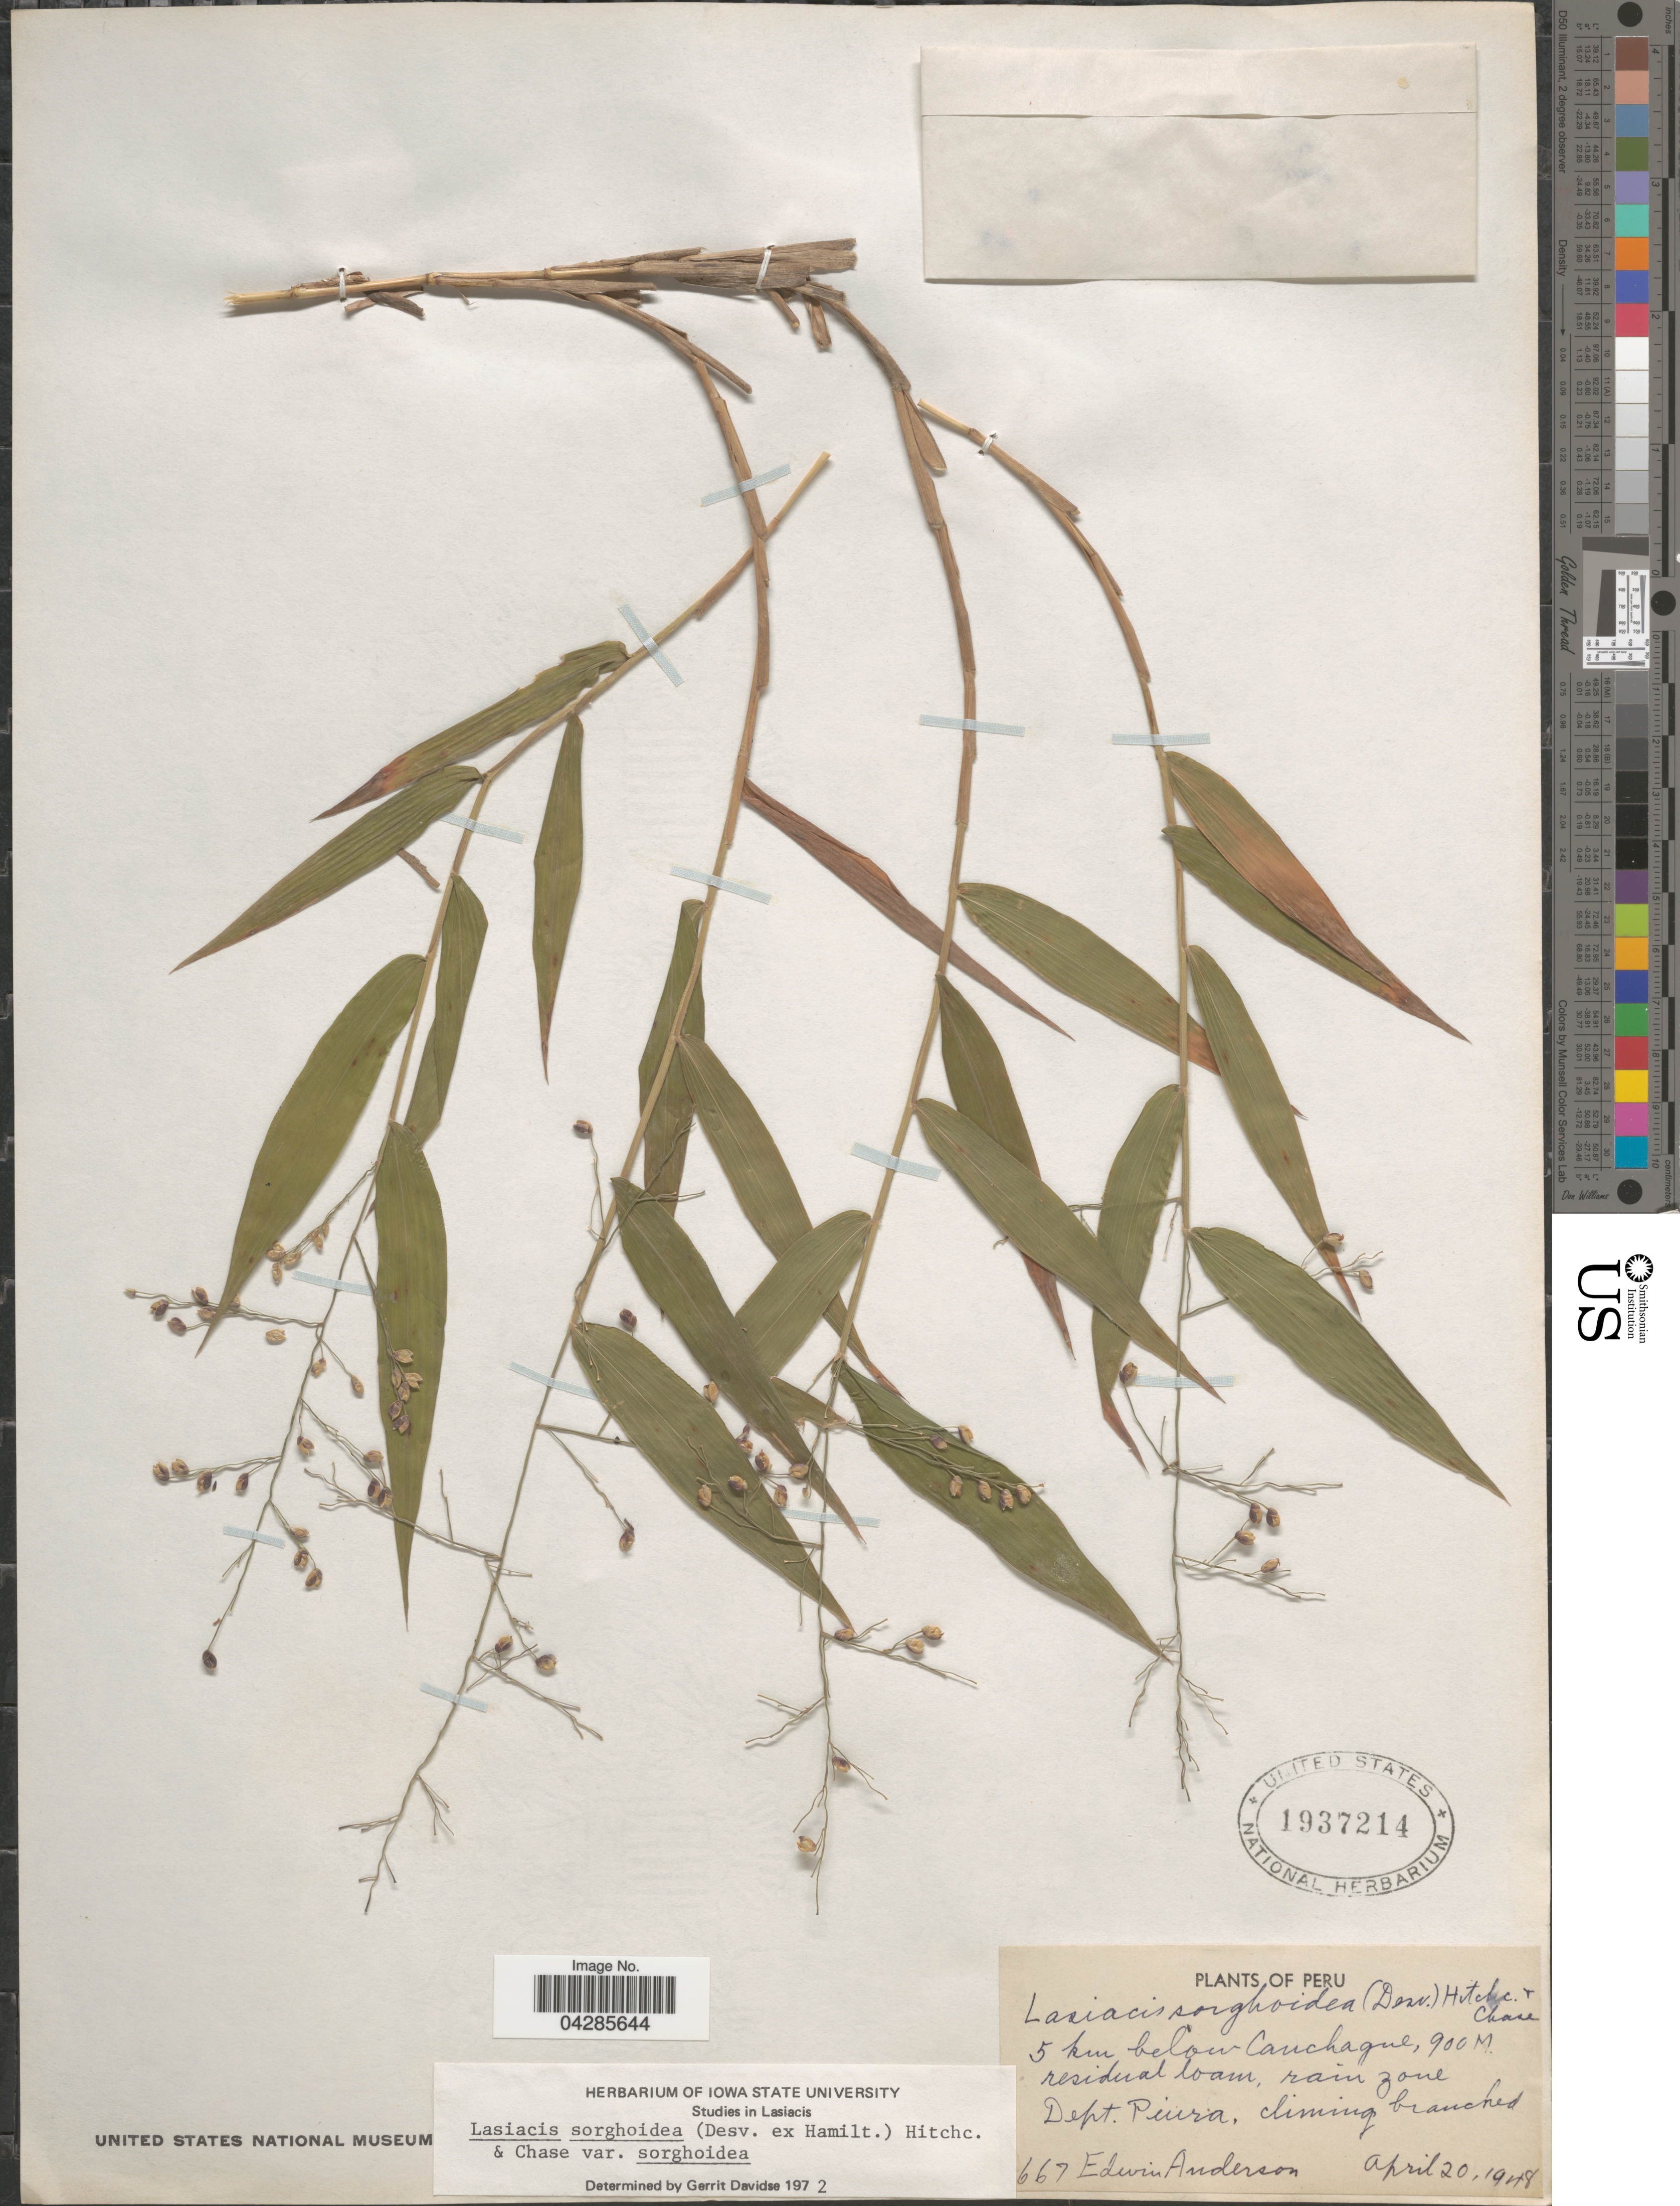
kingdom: Plantae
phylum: Tracheophyta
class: Liliopsida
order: Poales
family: Poaceae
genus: Lasiacis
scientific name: Lasiacis sorghoidea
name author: (Desv. ex Ham.) Hitchc. & Chase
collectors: E. Anderson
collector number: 667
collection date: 1948-04-20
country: Peru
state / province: Piura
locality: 5 km below Canchague. Dept. Piura.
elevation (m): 900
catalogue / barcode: US 1937214